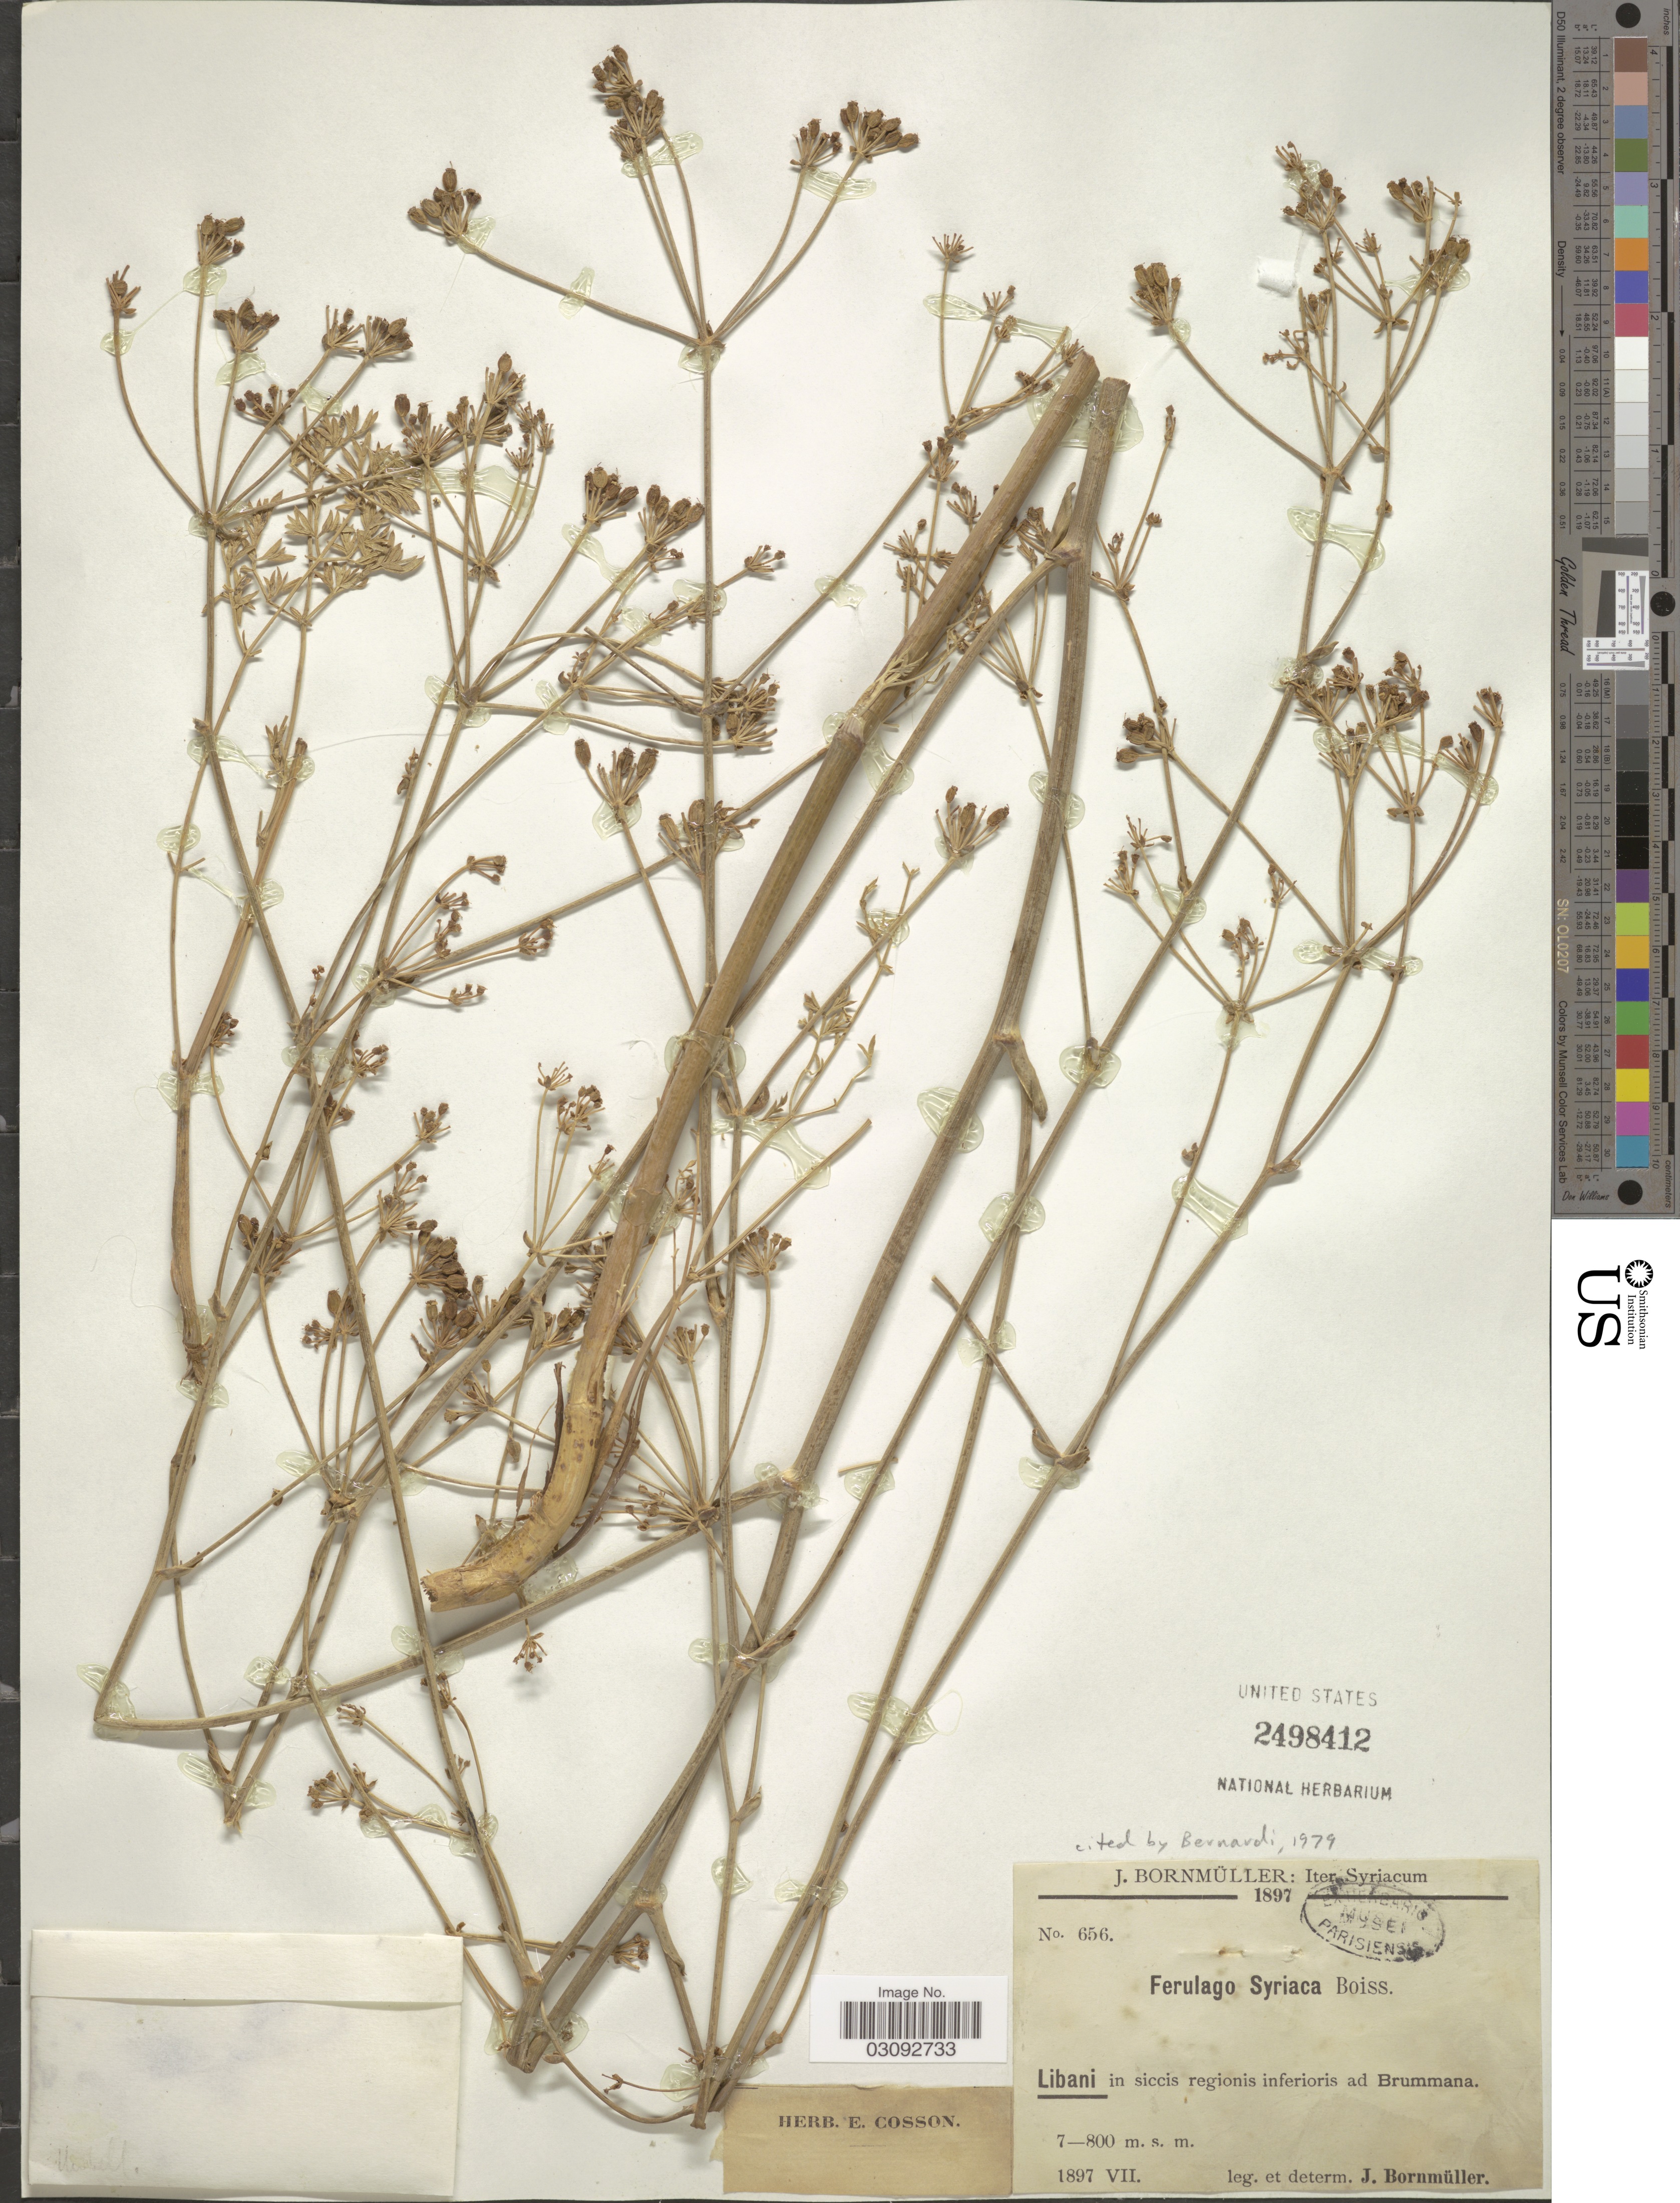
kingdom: Plantae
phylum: Tracheophyta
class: Magnoliopsida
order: Apiales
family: Apiaceae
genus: Ferulago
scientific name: Ferulago syriaca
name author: Boiss.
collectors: J. Bornmüller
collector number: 656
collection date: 1897-07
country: Lebanon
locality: Libani in siccis regionis inferioris ad Brummana.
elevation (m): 700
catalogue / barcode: US 2498412